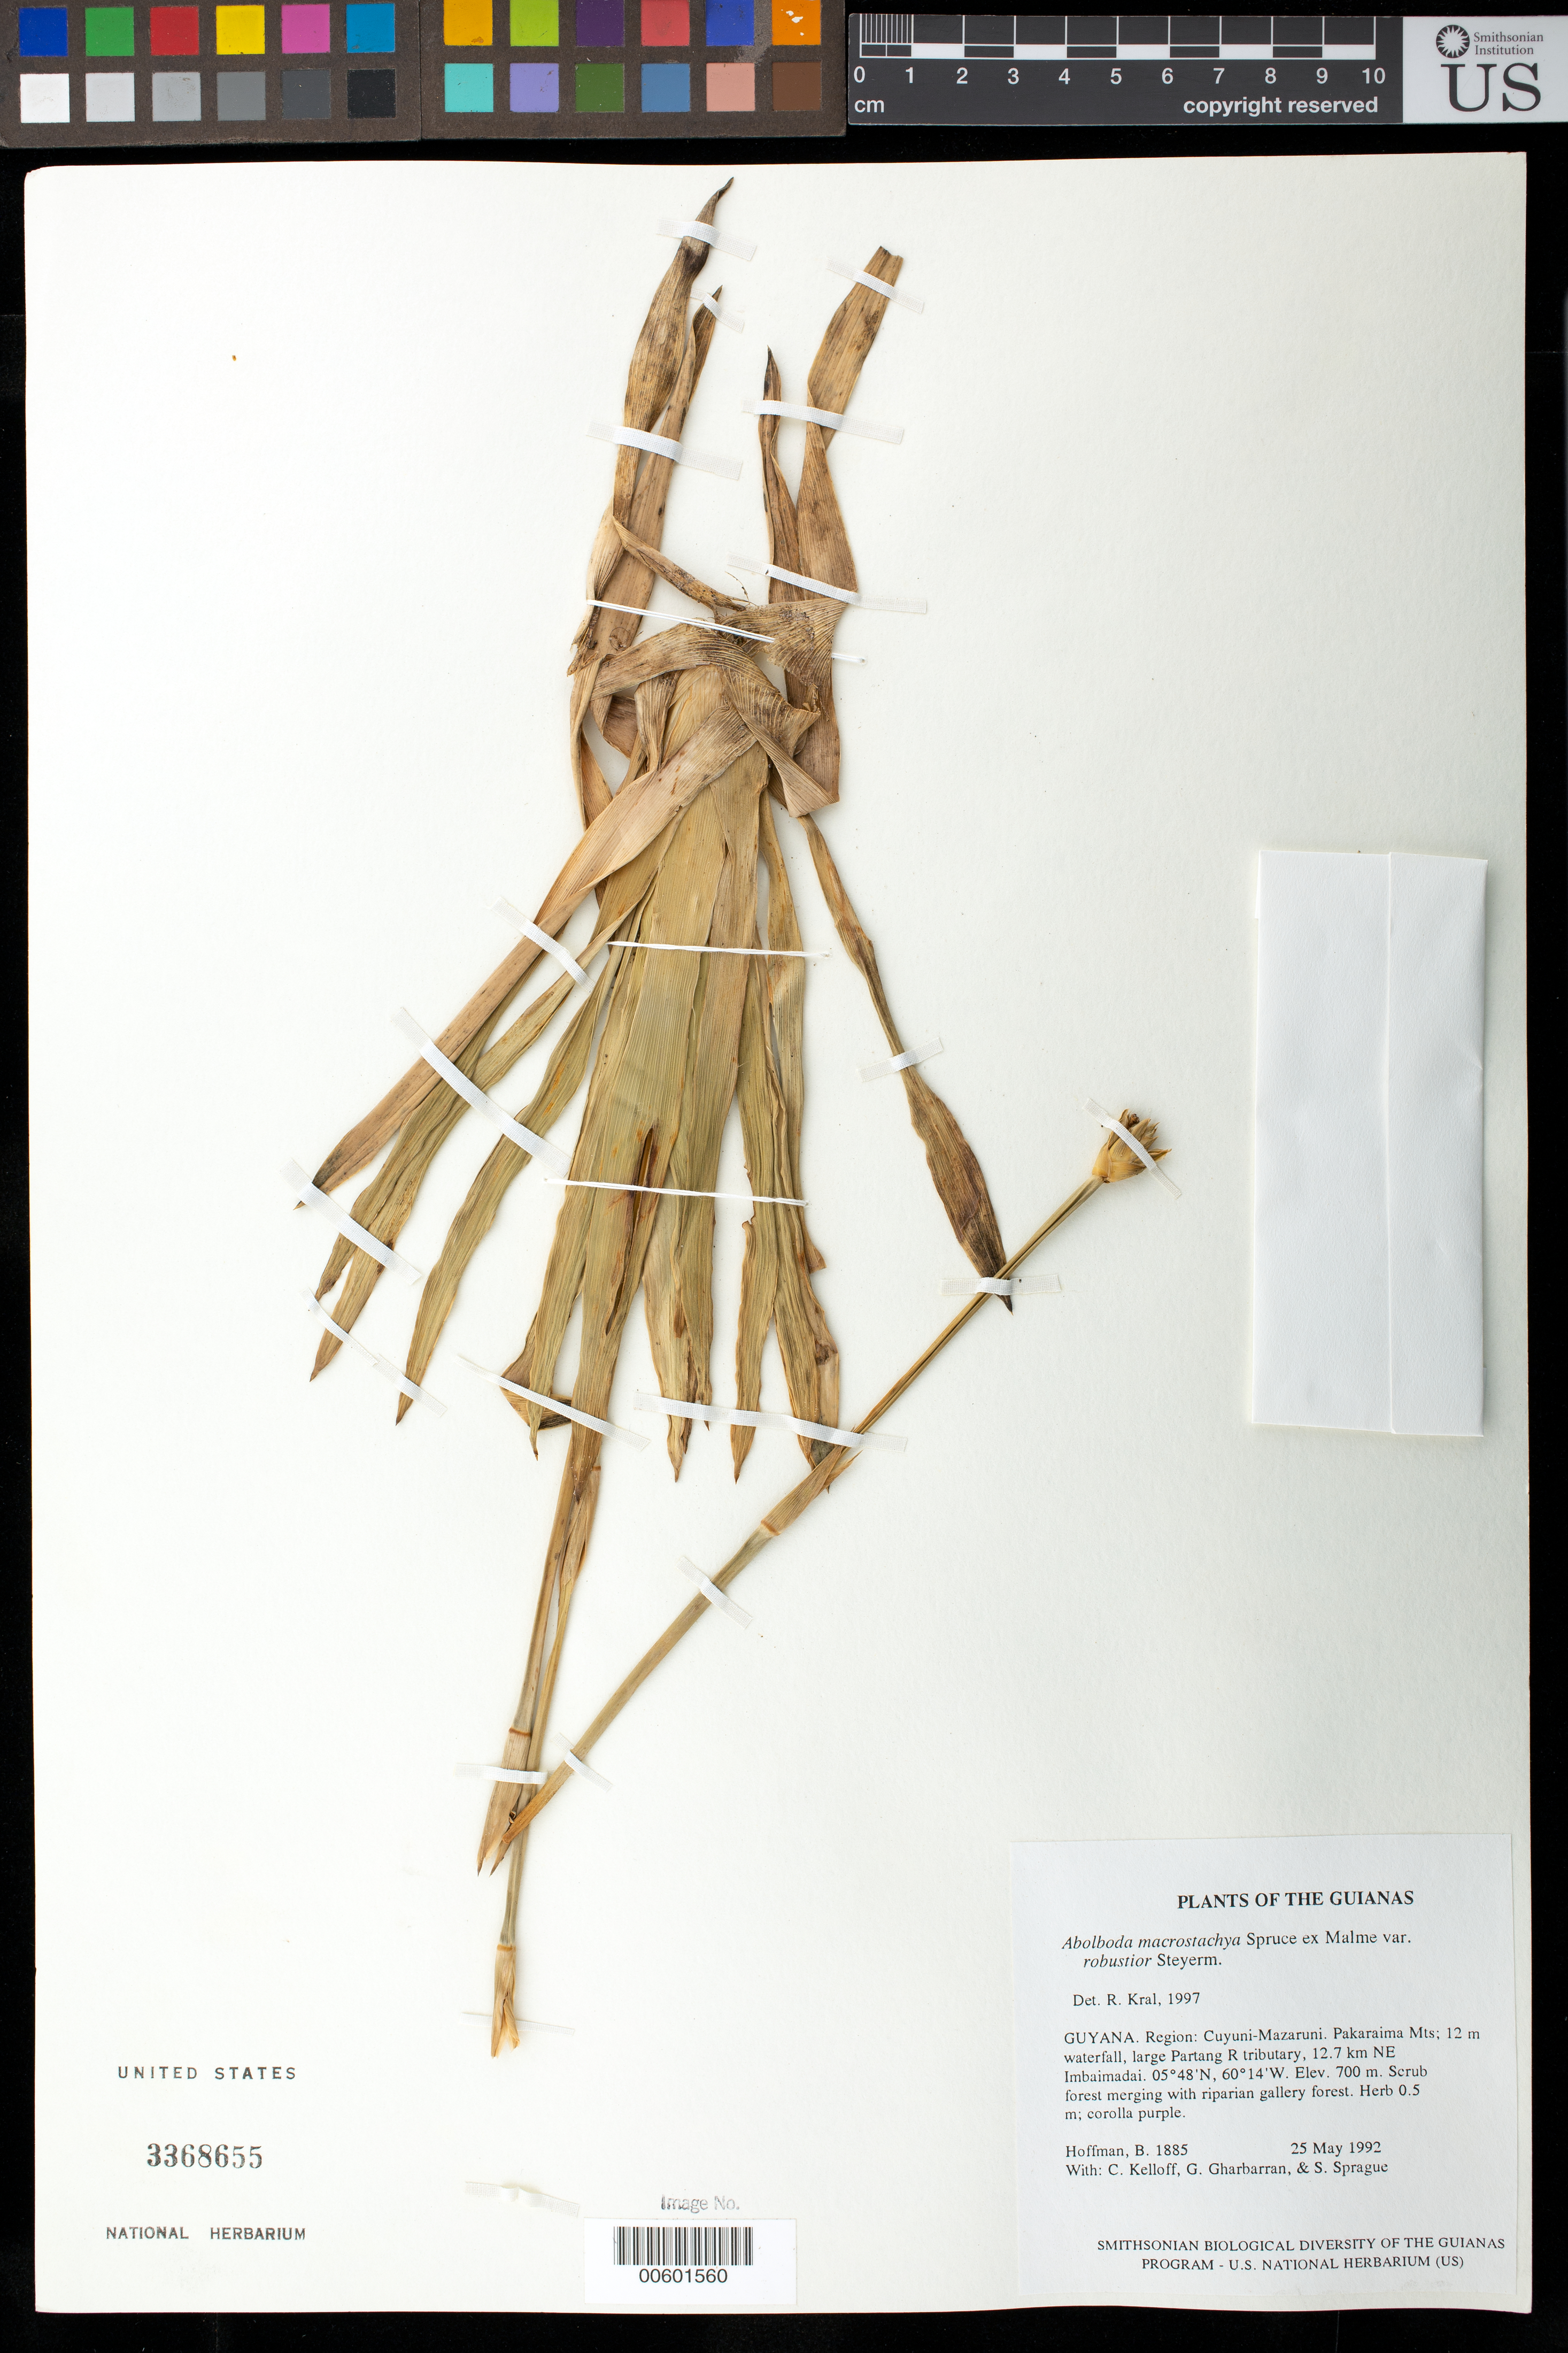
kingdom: Plantae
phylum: Tracheophyta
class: Liliopsida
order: Poales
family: Xyridaceae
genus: Abolboda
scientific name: Abolboda macrostachya var. robustior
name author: Steyerm.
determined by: Kral, Robert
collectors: B. Hoffman, C. L. Kelloff, G. Gharbarran & S. Sprague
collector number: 1885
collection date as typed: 25 May 1992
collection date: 1992-05-25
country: Guyana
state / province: Cuyuni-Mazaruni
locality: Pakaraima Mts; 12 m waterfall, large Partang River tributary, 12.7 km NE of Imbaimadai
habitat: Scrub forest merging with riparian gallery forest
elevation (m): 700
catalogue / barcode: US 3368655